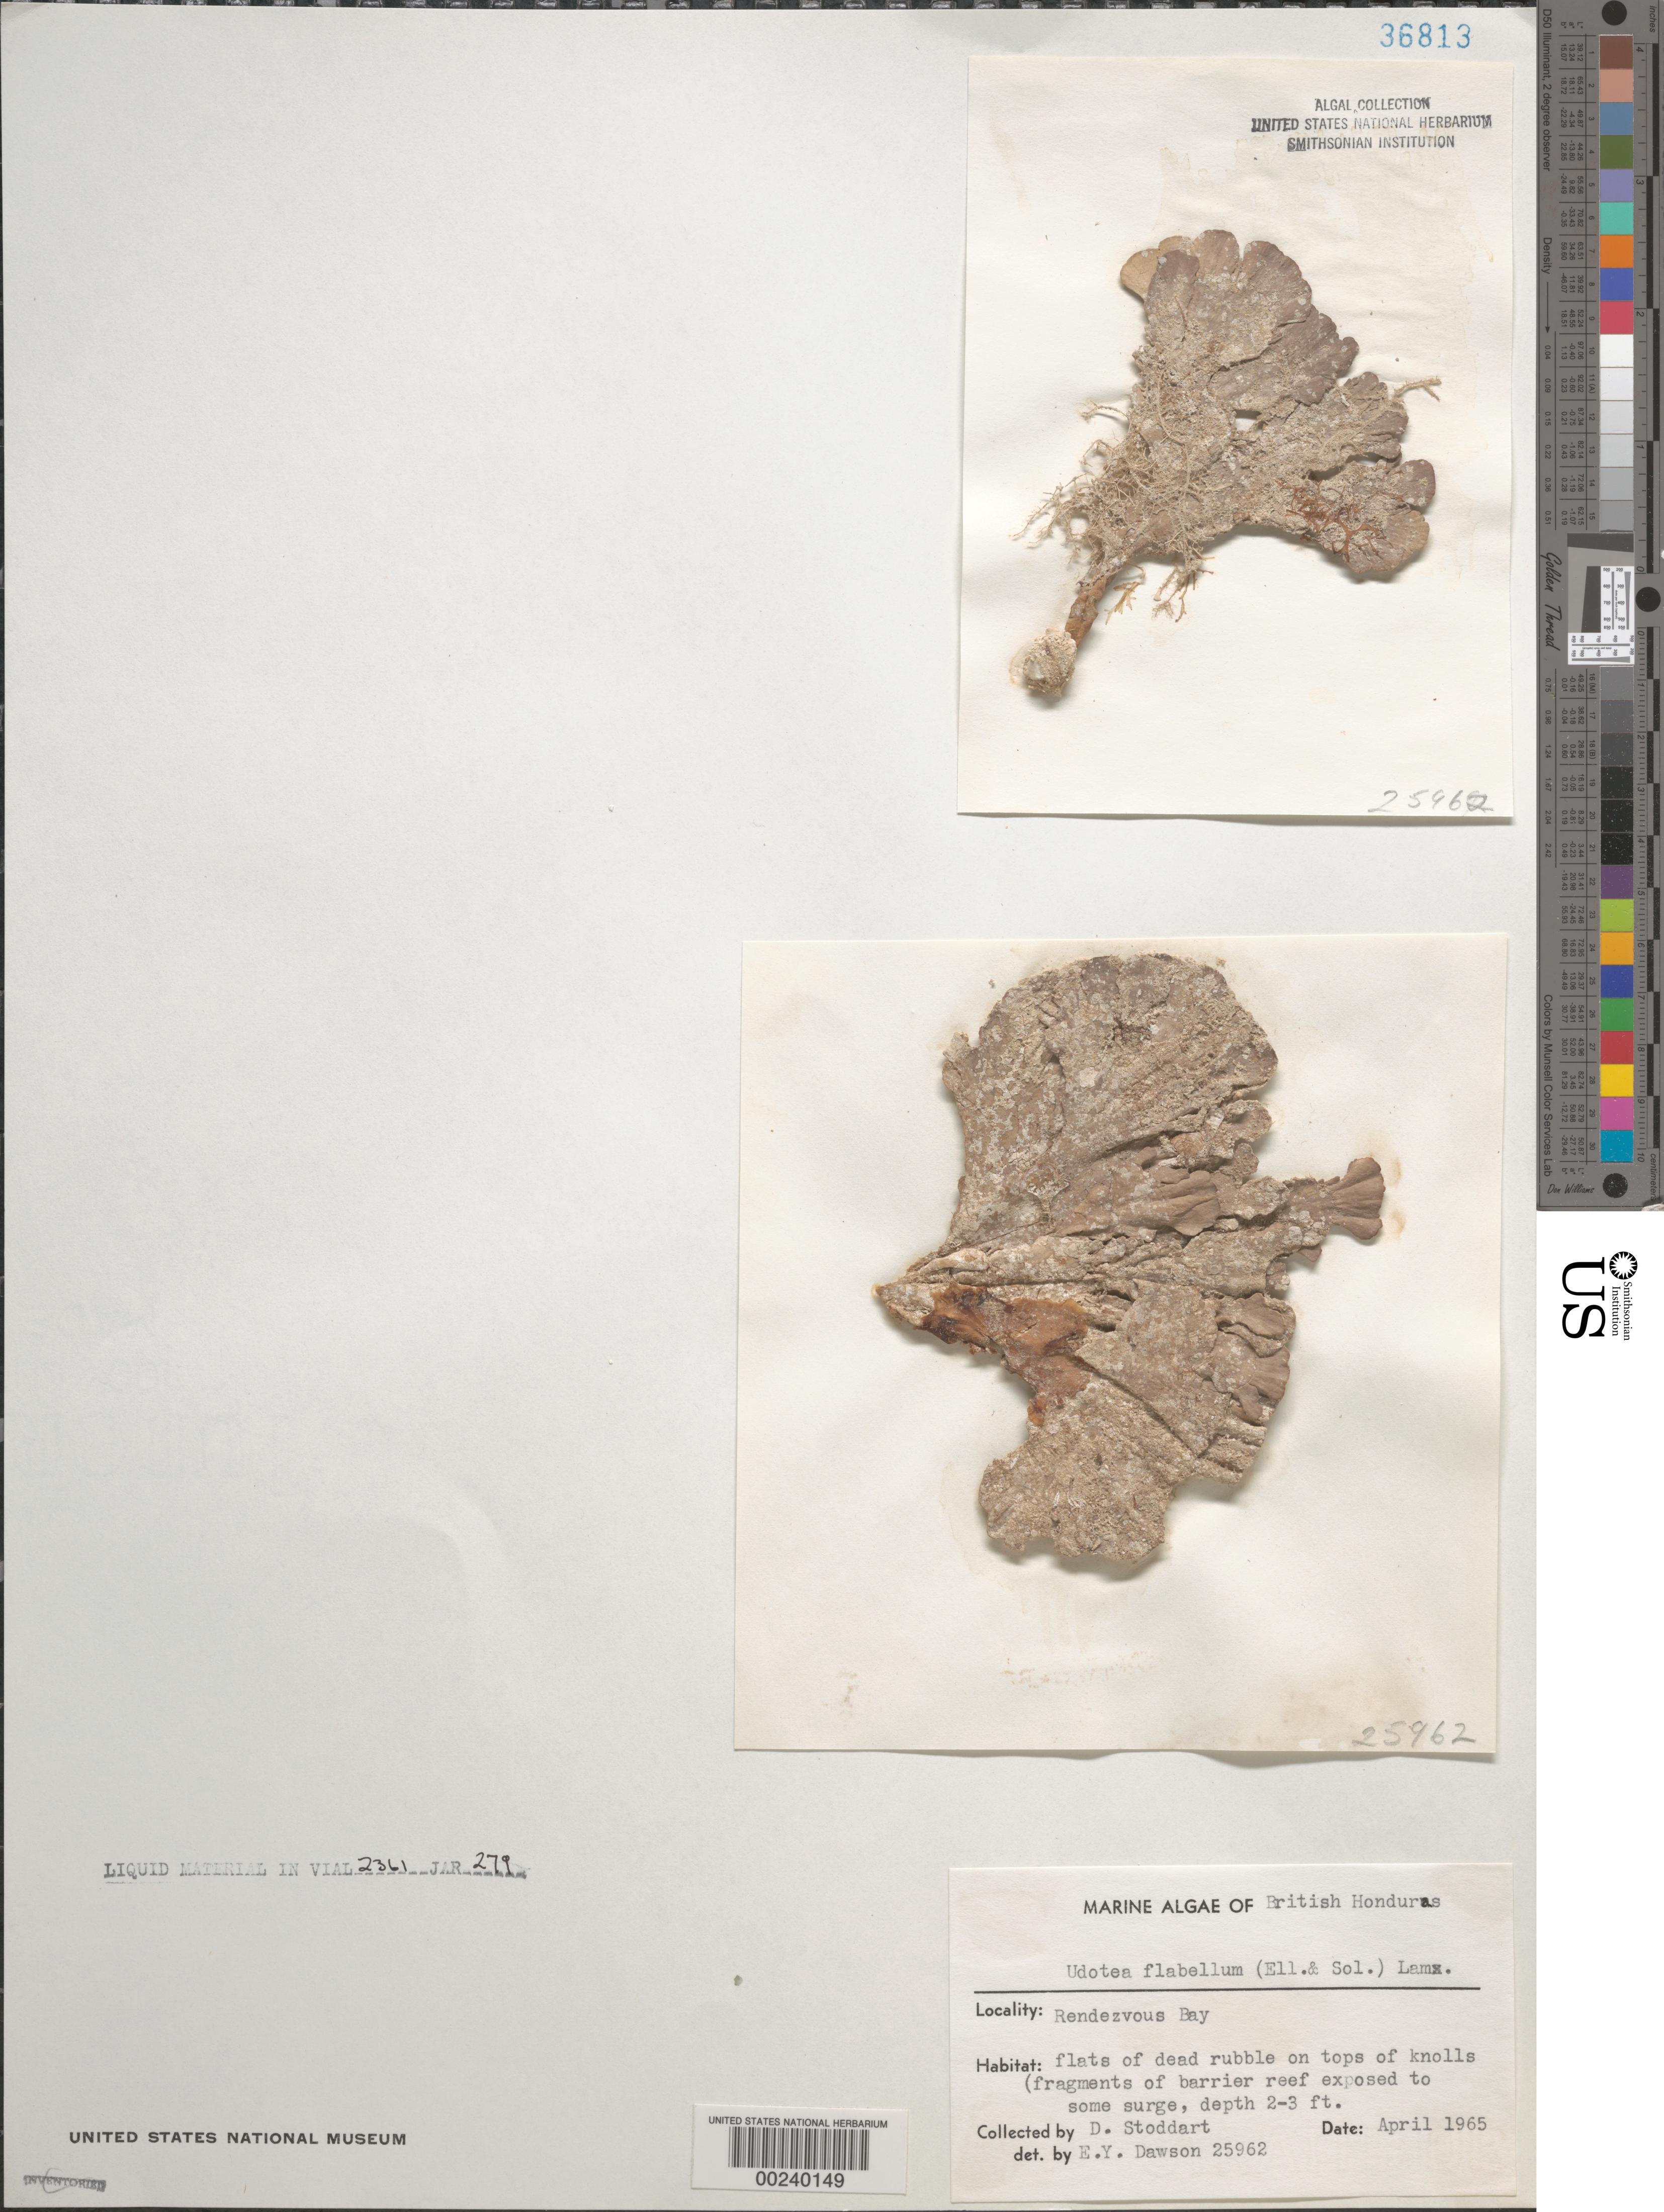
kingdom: Plantae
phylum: Chlorophyta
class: Ulvophyceae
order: Bryopsidales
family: Udoteaceae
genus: Udotea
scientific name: Udotea flabellum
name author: (J. Ellis & Sol.) M. Howe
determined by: Dawson, E. Y.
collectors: D. Stoddart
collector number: EYD 25962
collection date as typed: Apr 1965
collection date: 1965-04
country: Belize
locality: Rendezvous Bay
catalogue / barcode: US 36813